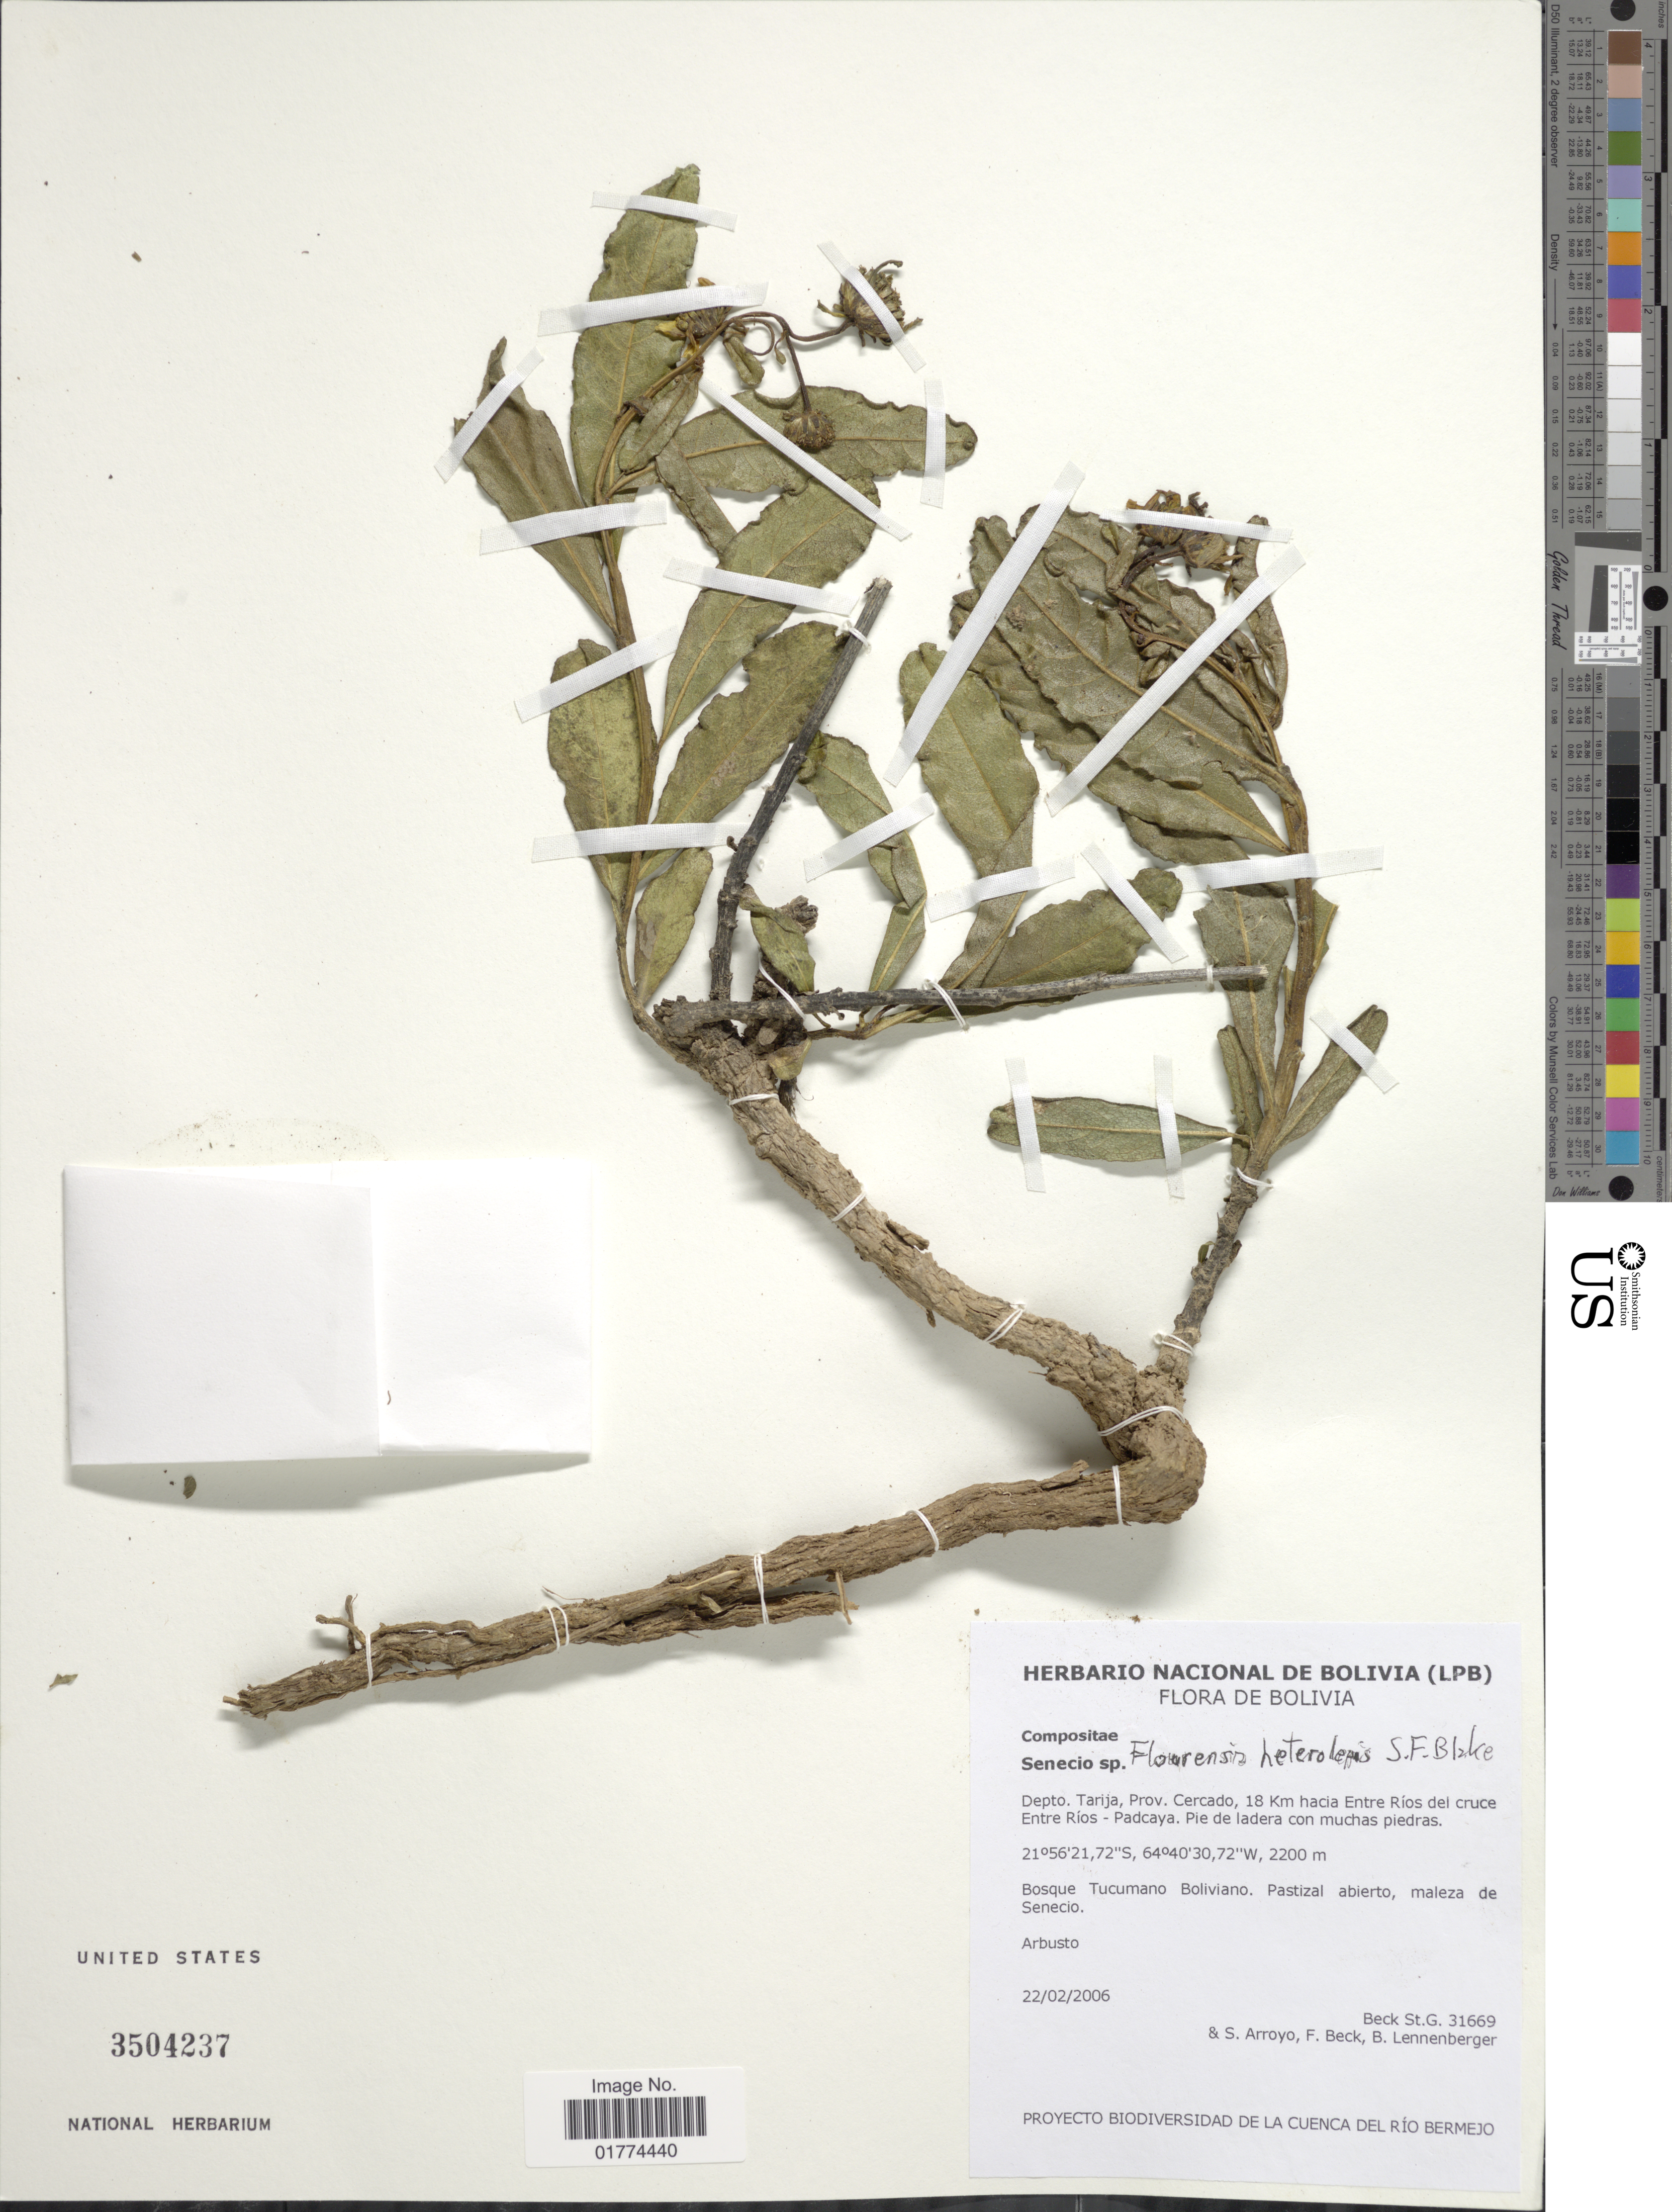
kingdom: Plantae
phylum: Tracheophyta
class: Magnoliopsida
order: Asterales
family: Asteraceae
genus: Flourensia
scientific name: Flourensia heterolepis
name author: S.F. Blake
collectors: S. G. Beck, Arroyo, S., F. Beck & B. Lennenberger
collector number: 31669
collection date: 2006-02-22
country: Bolivia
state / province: Tarija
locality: Prov. Cercado, 18 Km hacia Entre Ríos del cruce Entre Ríos-Padcaya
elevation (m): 2200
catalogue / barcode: US 3504237